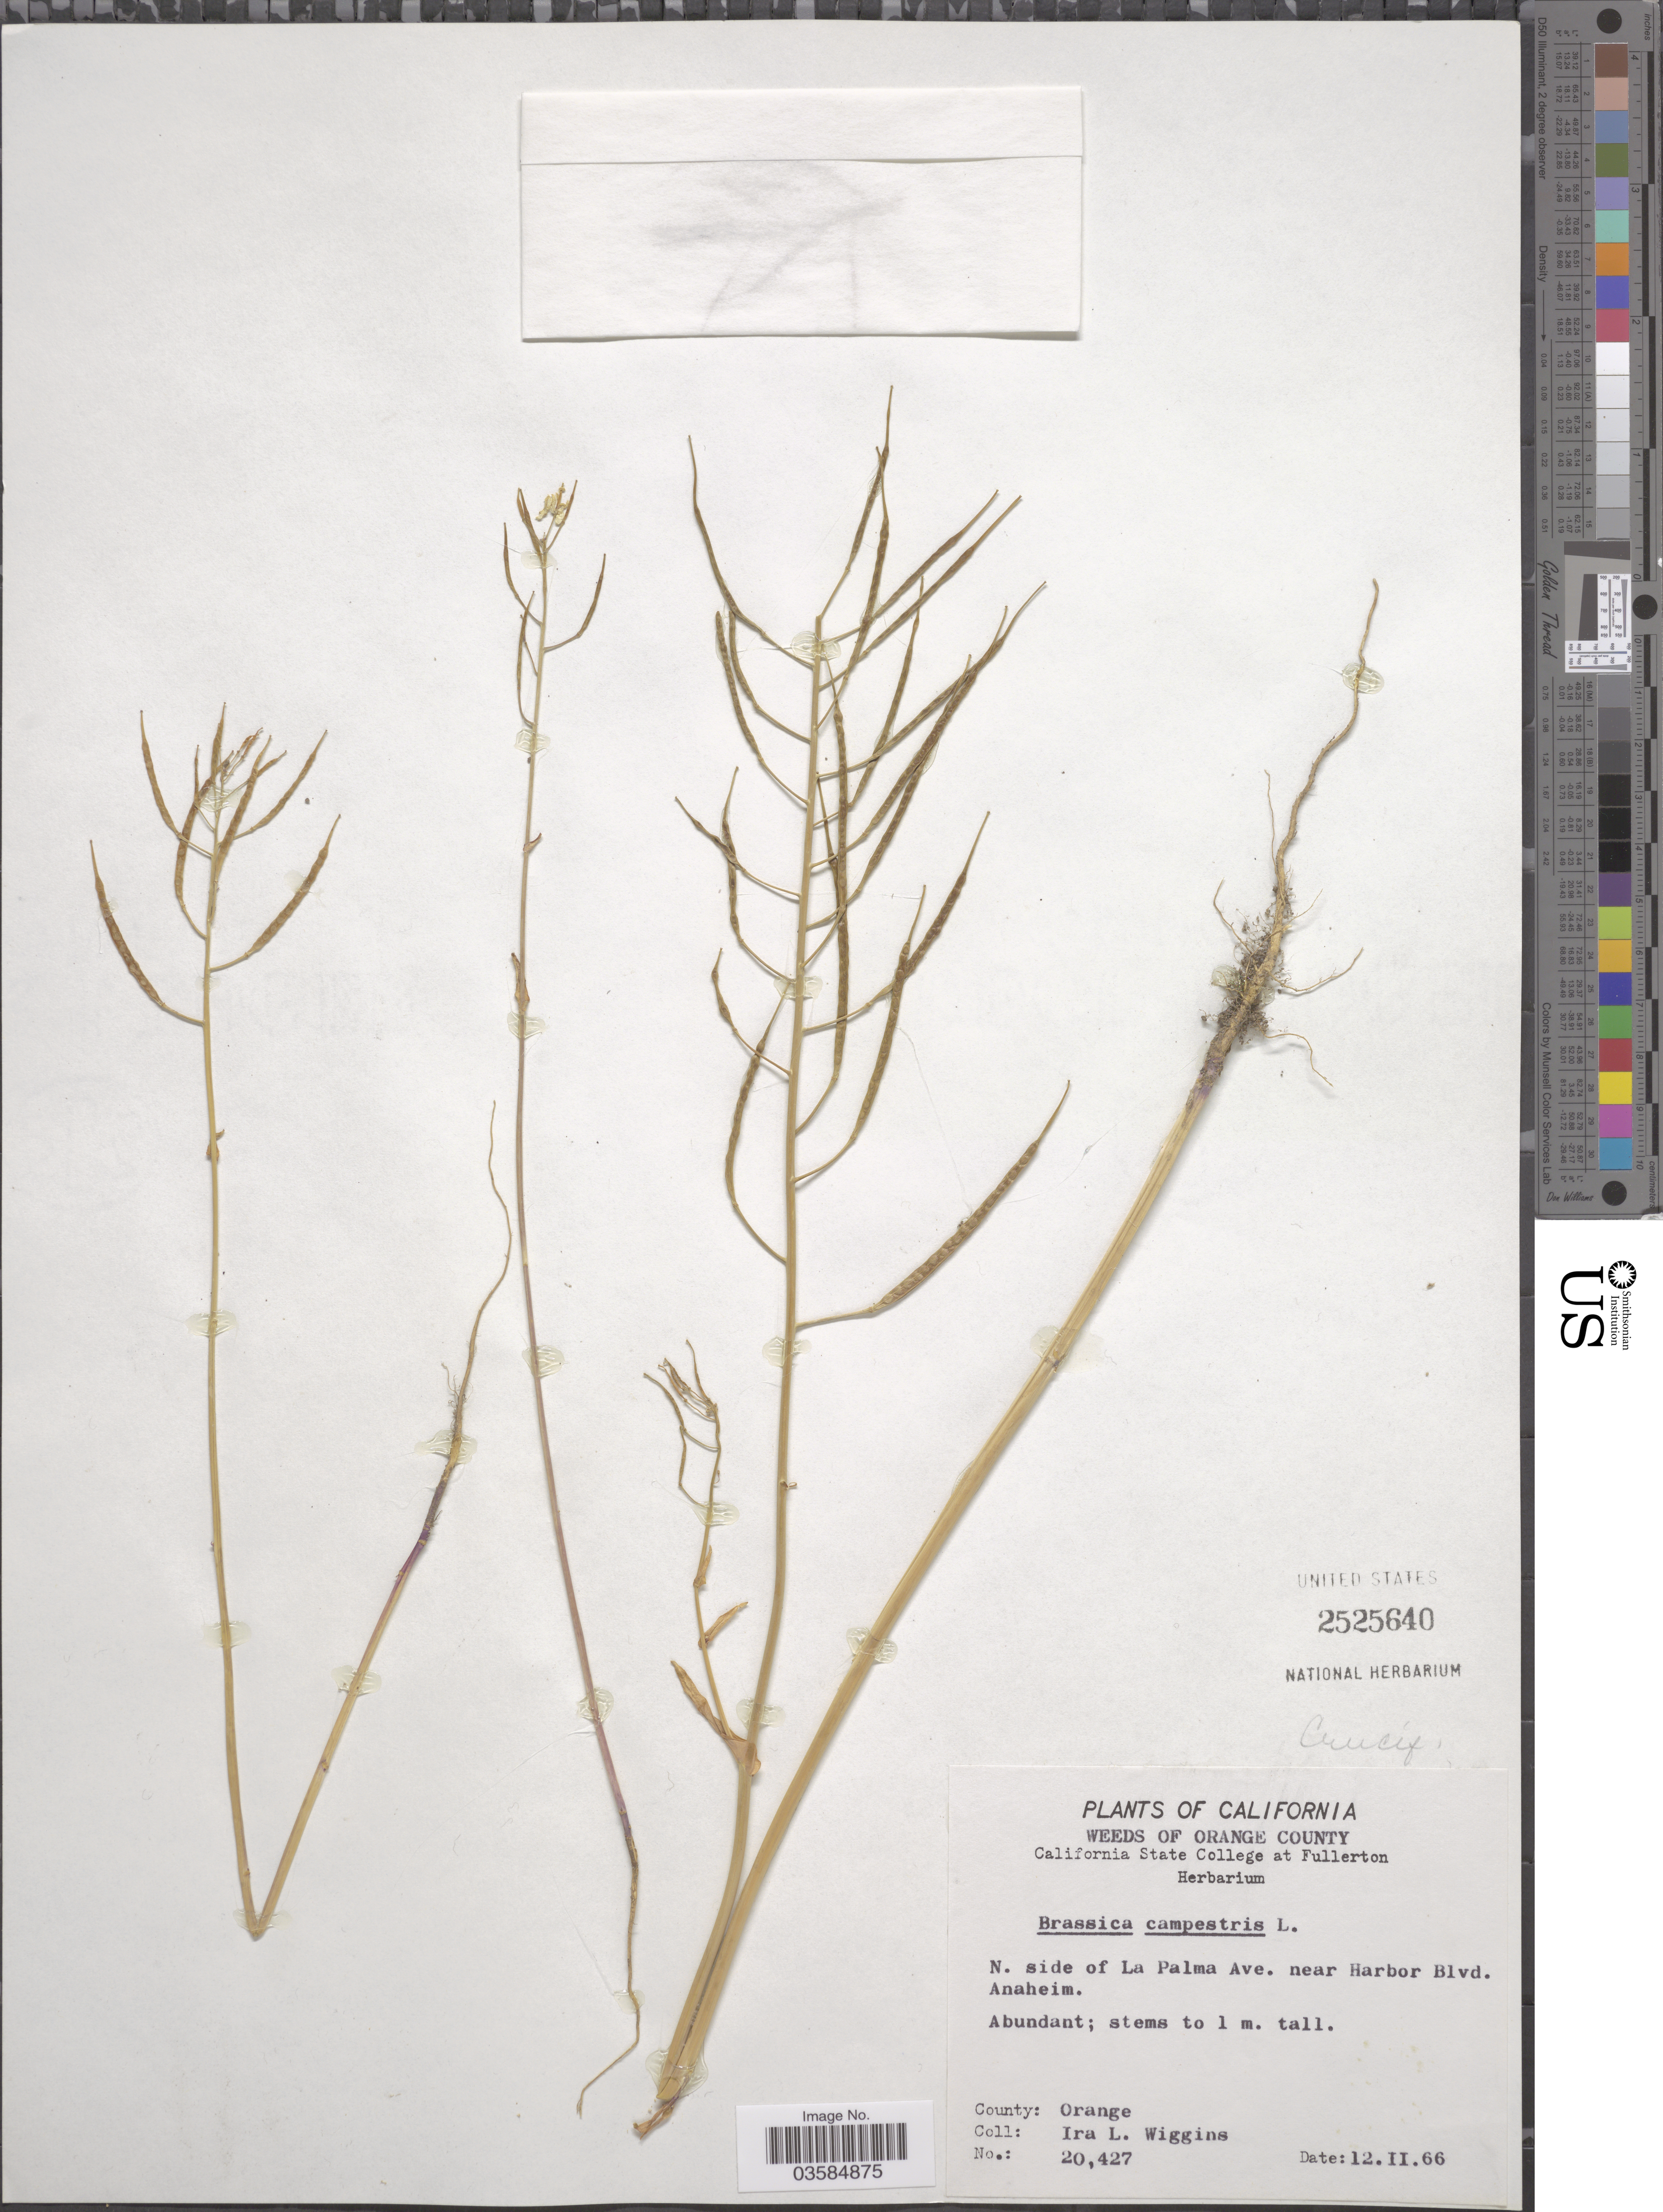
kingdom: Plantae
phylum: Tracheophyta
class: Magnoliopsida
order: Brassicales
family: Brassicaceae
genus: Brassica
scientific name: Brassica campestris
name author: L.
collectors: I. L. Wiggins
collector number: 20427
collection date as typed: Transcribed d/m/y: 12/2/66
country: United States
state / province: California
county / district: Orange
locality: Weeds of Orange County. N. side of La Palma Ave. near Harbor Blvd. Anaheim. County: Orange.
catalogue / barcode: US 2525640